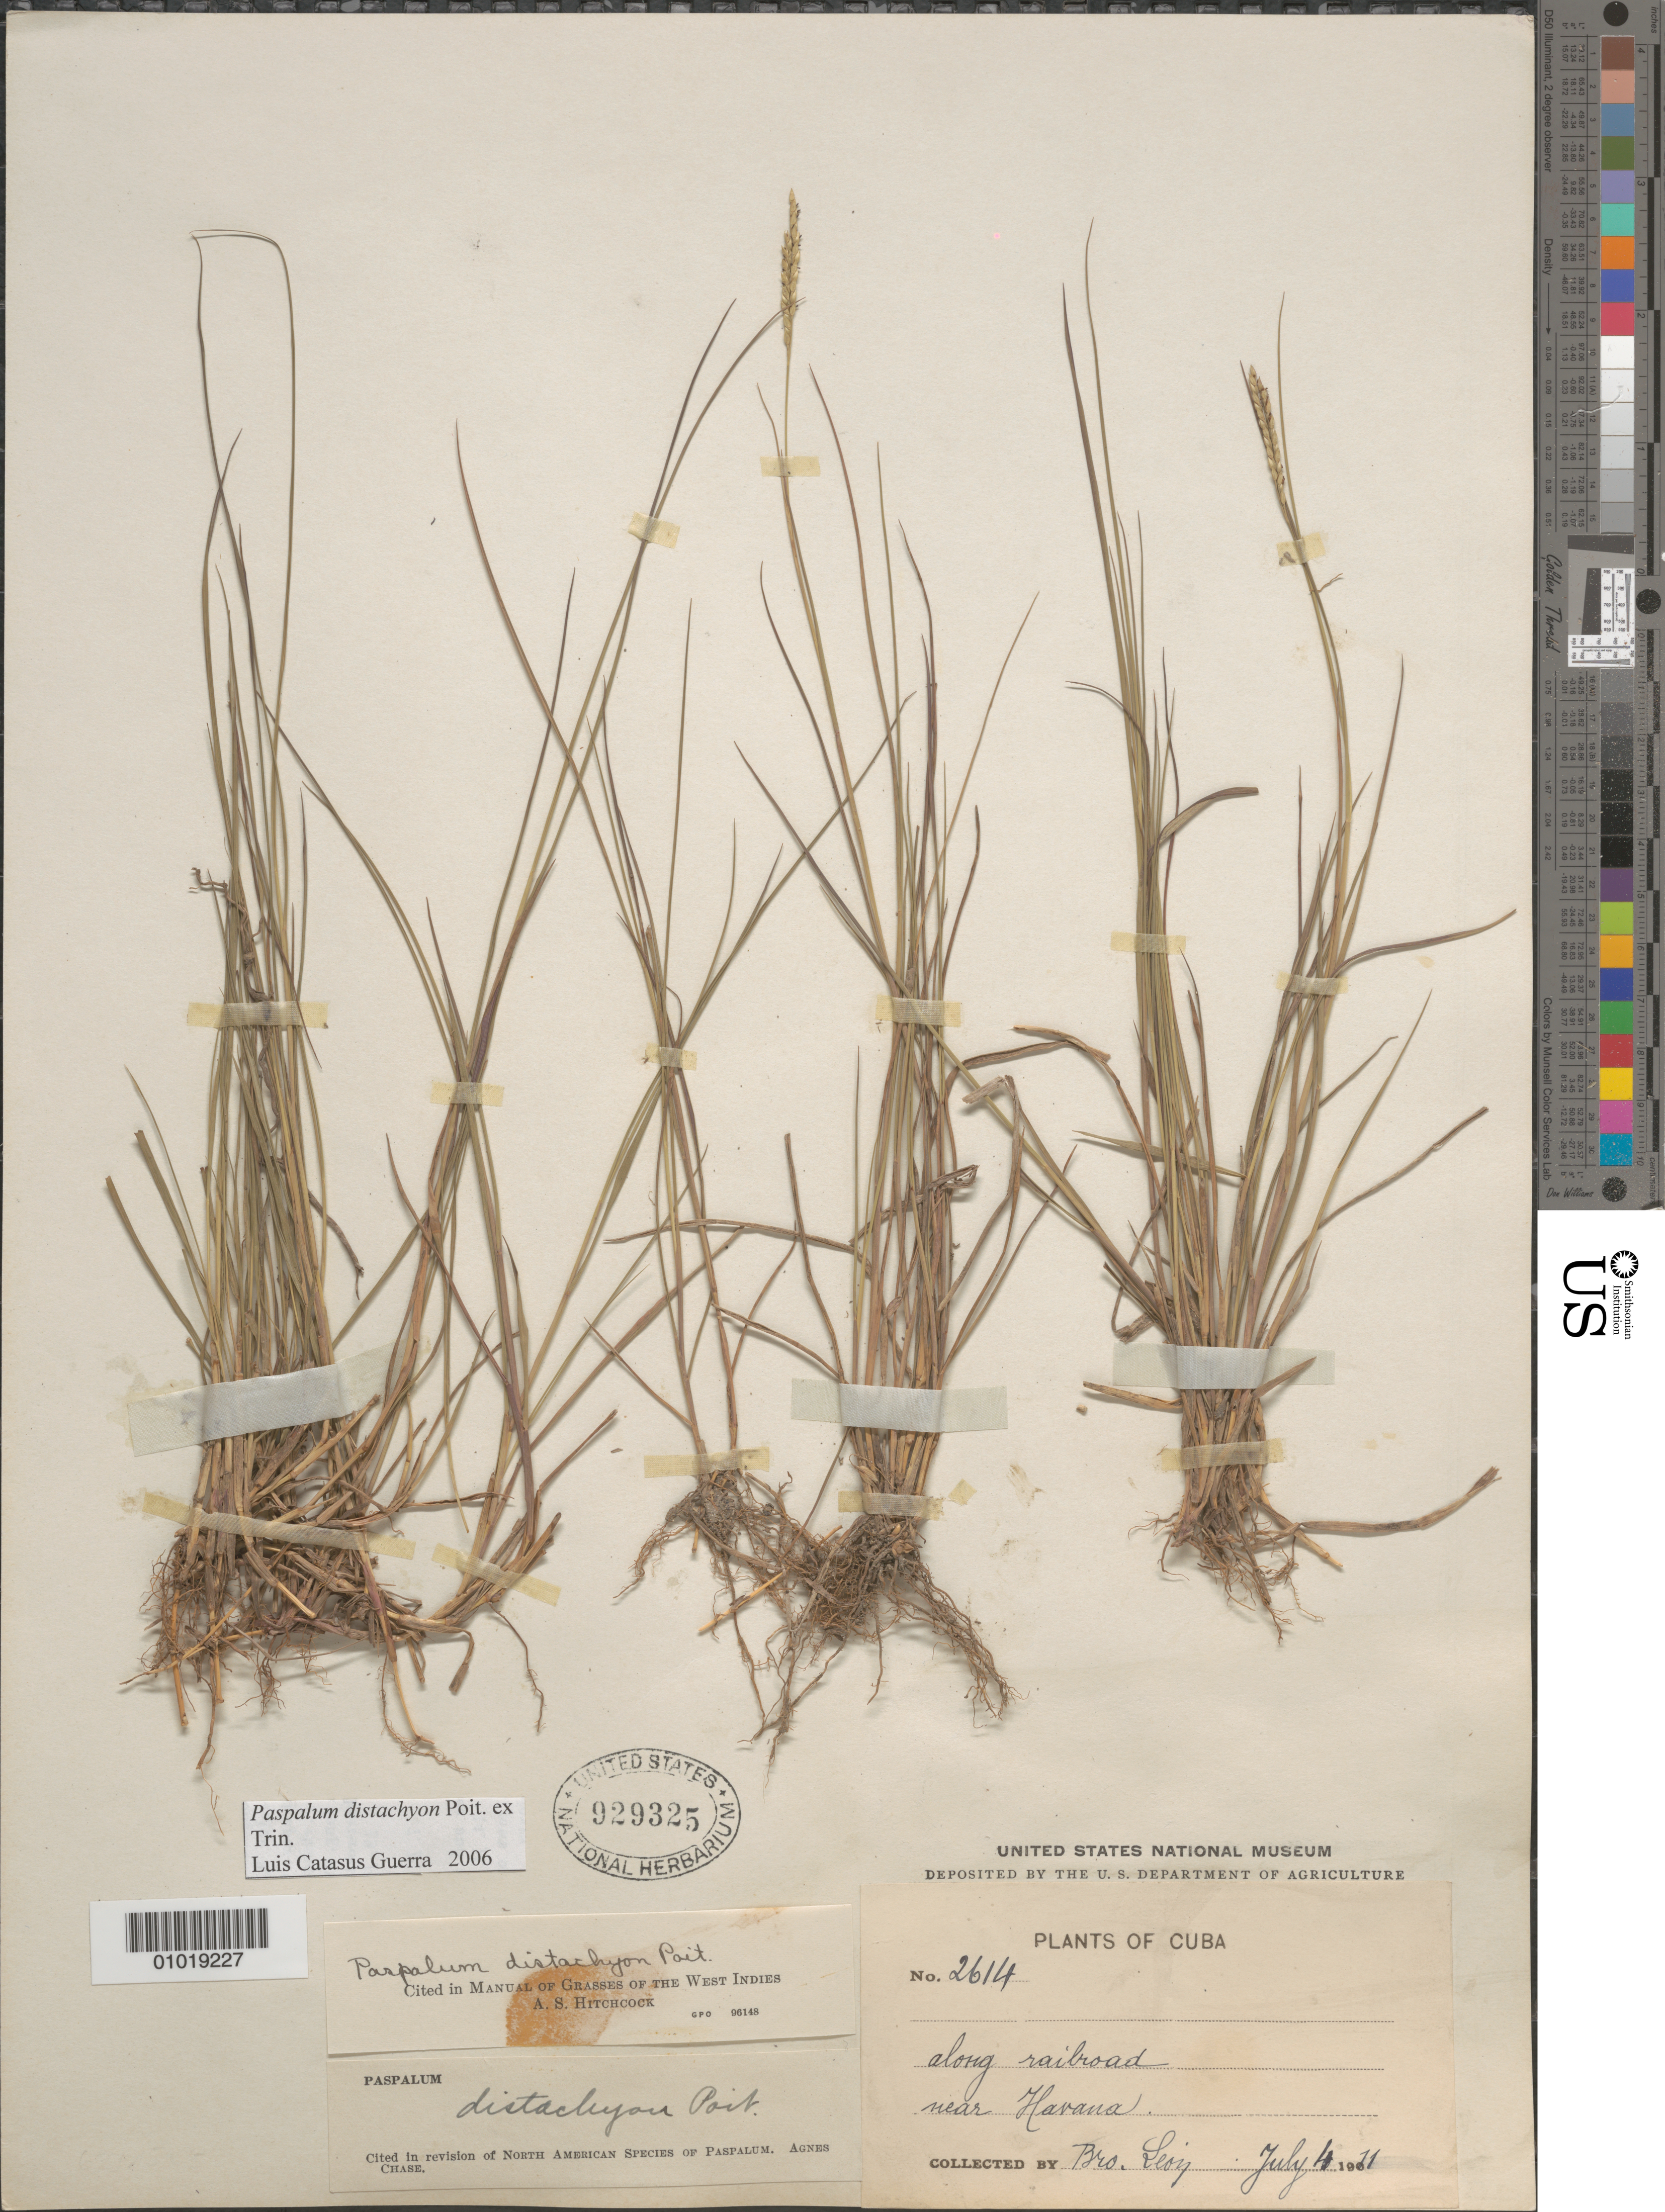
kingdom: Plantae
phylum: Tracheophyta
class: Liliopsida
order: Poales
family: Poaceae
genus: Paspalum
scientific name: Paspalum distachyon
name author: Poiteau ex Trin.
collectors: Bro. León & Shafer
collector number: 2614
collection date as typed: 04 Jul 1911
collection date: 1911-07-04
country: Cuba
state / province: La Habana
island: Cuba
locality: Along railroad near Havana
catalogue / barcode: US 929325